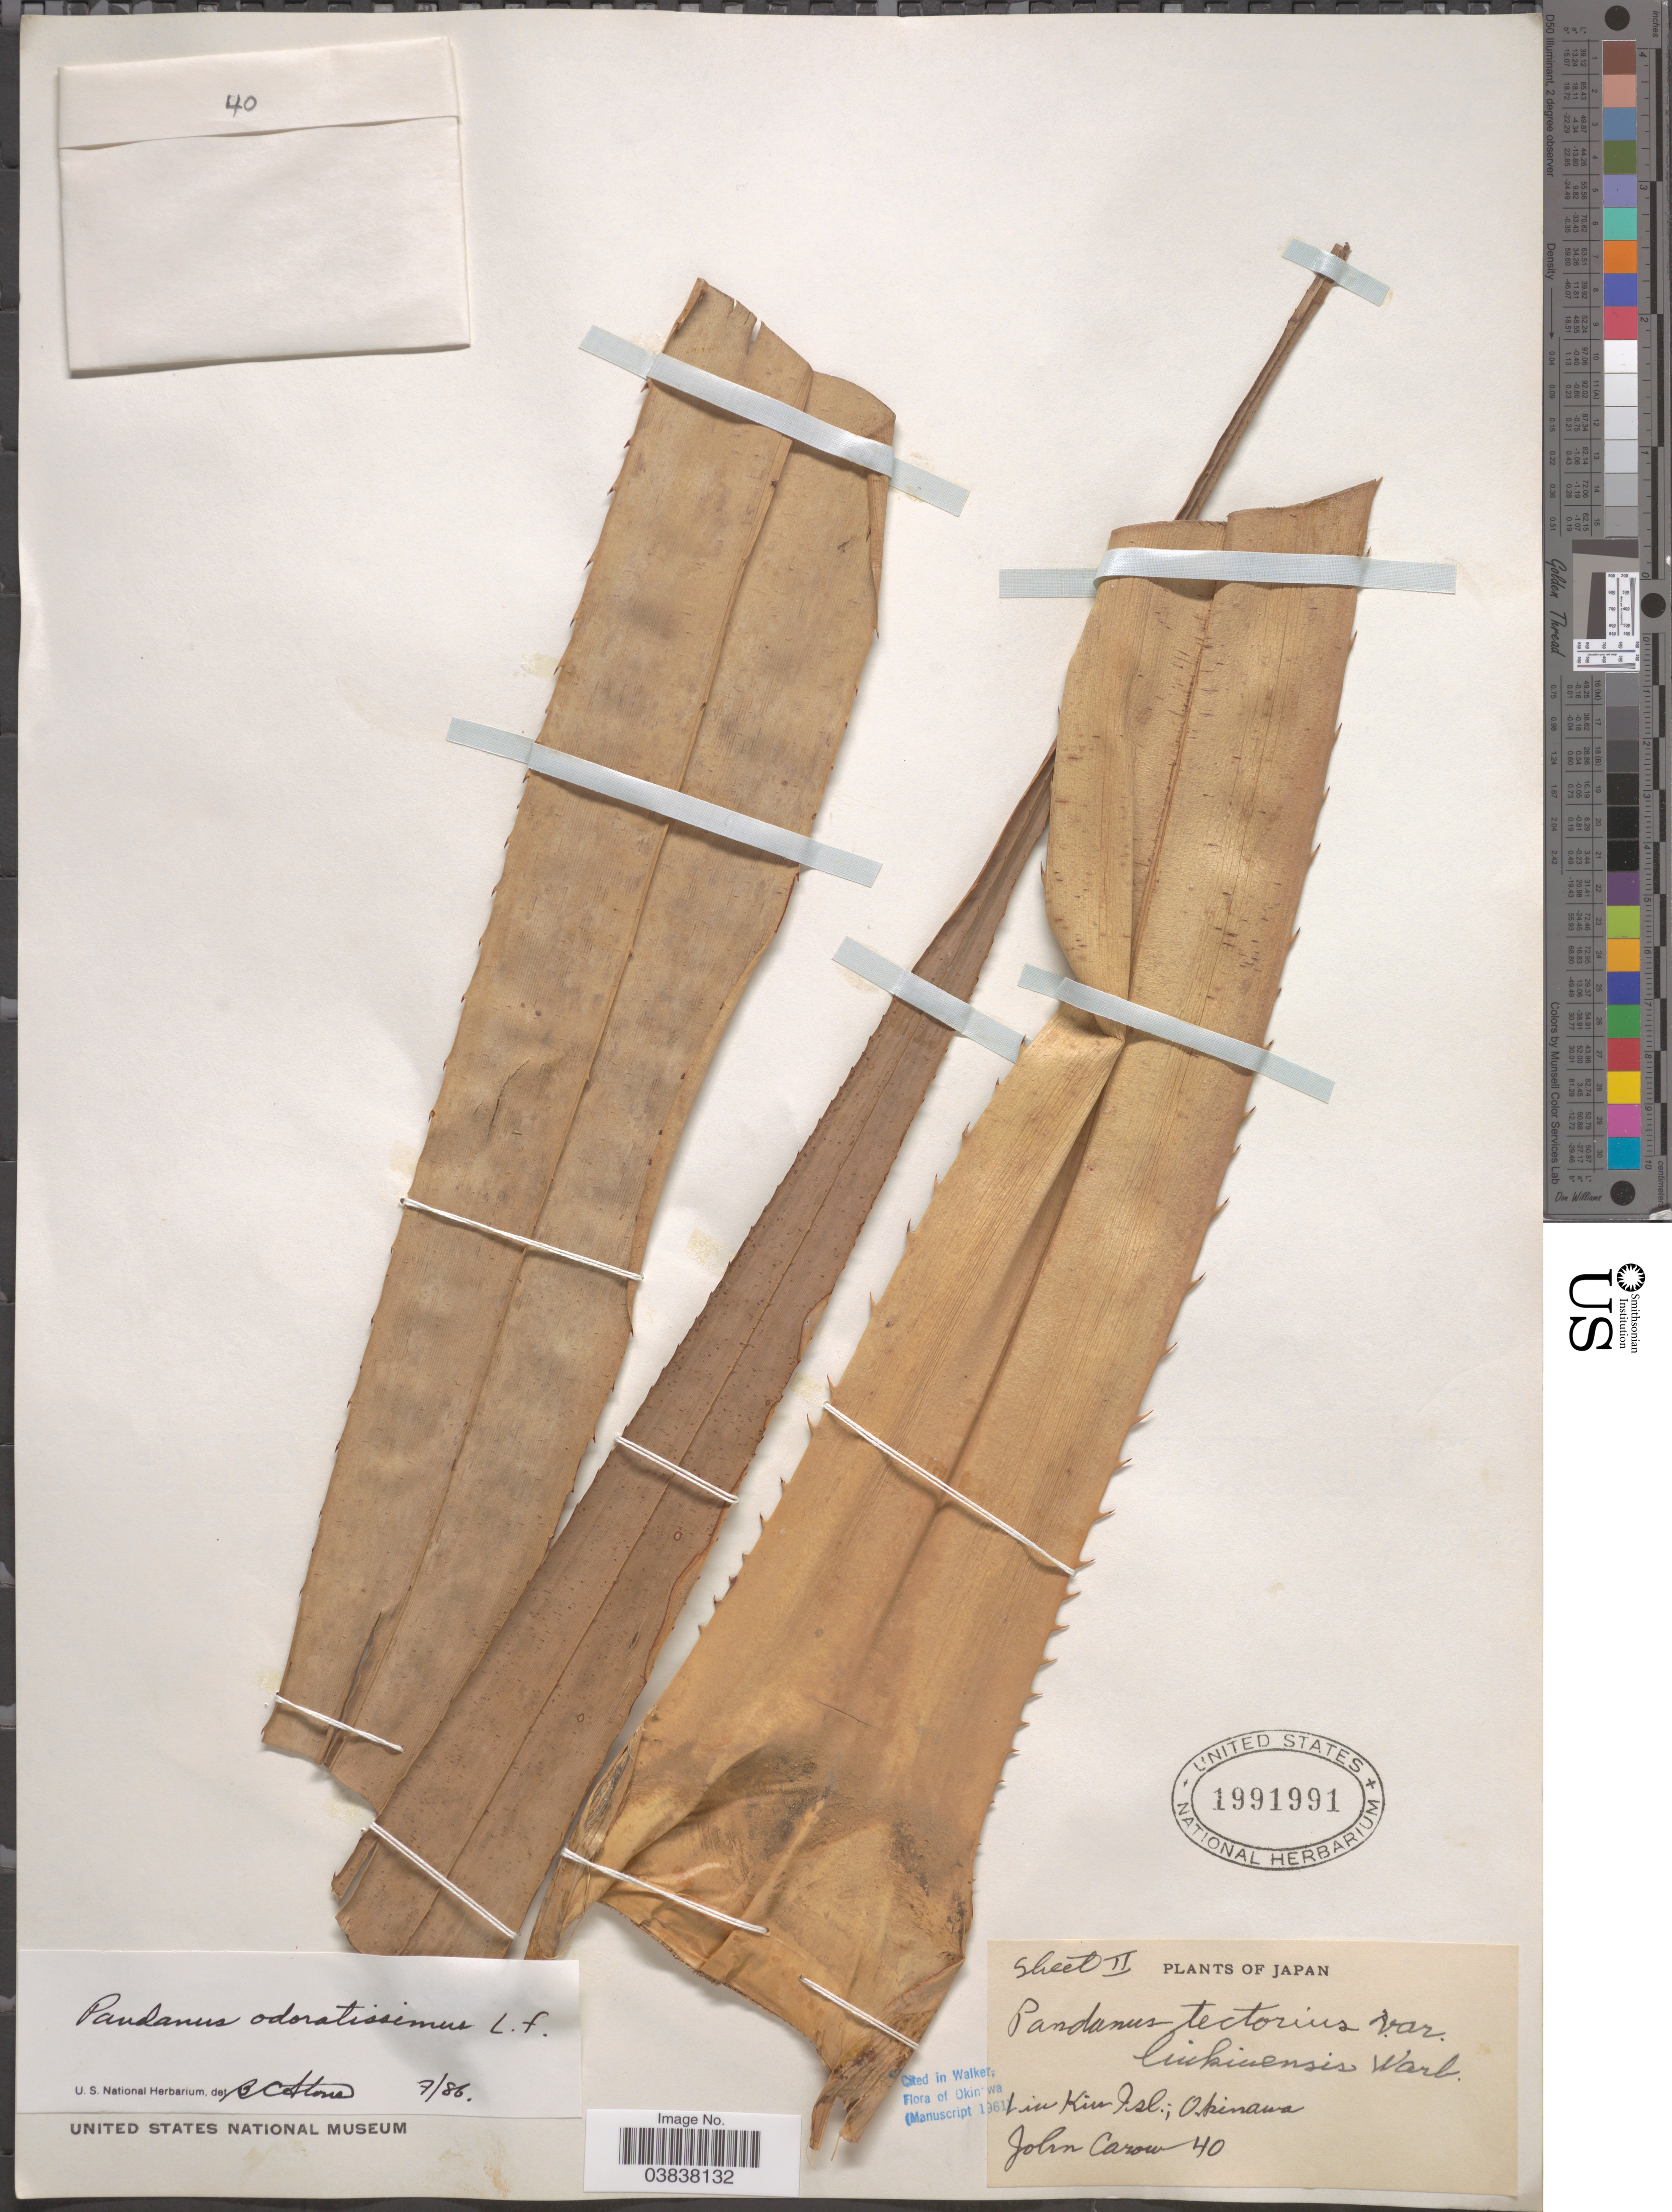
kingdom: Plantae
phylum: Tracheophyta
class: Liliopsida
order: Pandanales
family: Pandanaceae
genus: Pandanus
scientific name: Pandanus odoratissimus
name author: L. f.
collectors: J. Carow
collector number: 40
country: Japan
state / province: Okinawa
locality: Liu Kiu Isl.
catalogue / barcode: US 1991991